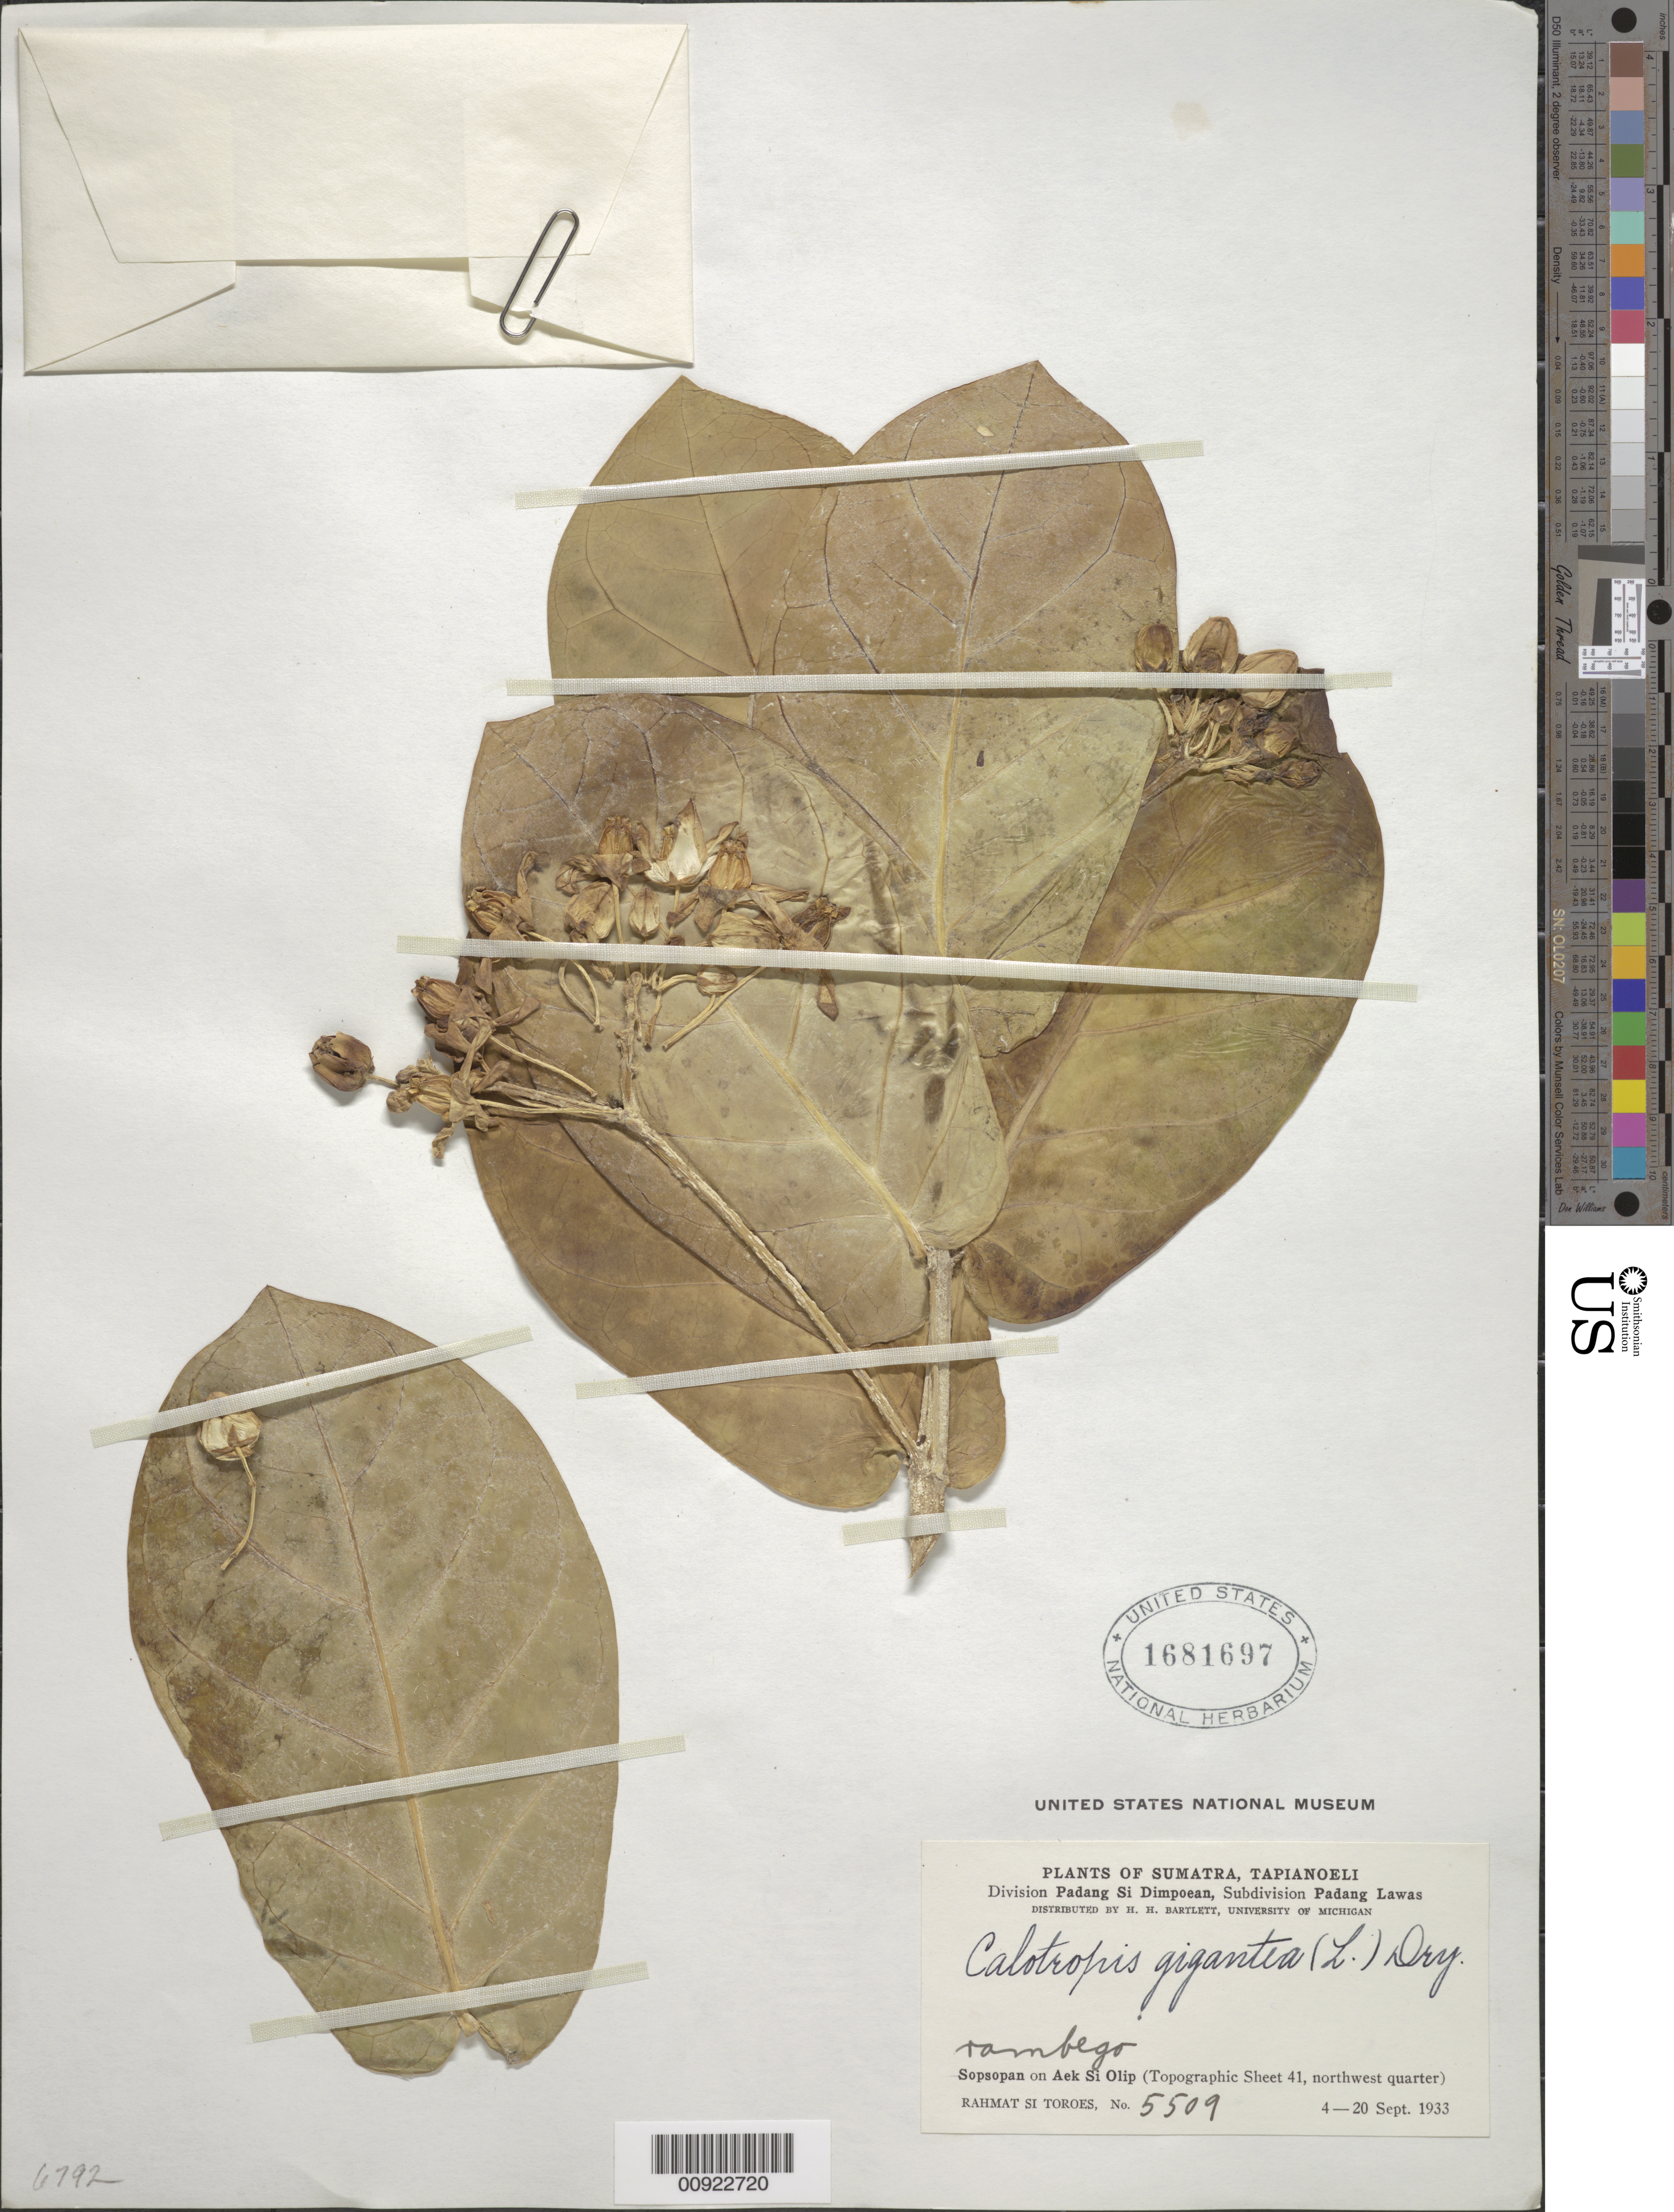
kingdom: Plantae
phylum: Tracheophyta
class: Magnoliopsida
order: Gentianales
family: Apocynaceae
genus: Calotropis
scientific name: Calotropis gigantea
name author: (L.) W.T. Aiton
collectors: Rahmat Si Boeea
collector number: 5509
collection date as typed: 04 Sep 1933 to 20 Sep 1933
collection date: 1933-09-04/1933-09-20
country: Indonesia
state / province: Sumatra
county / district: Sumatera Utara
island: Sumatra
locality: Sopsopan on Aek si Olip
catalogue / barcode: US 1681697